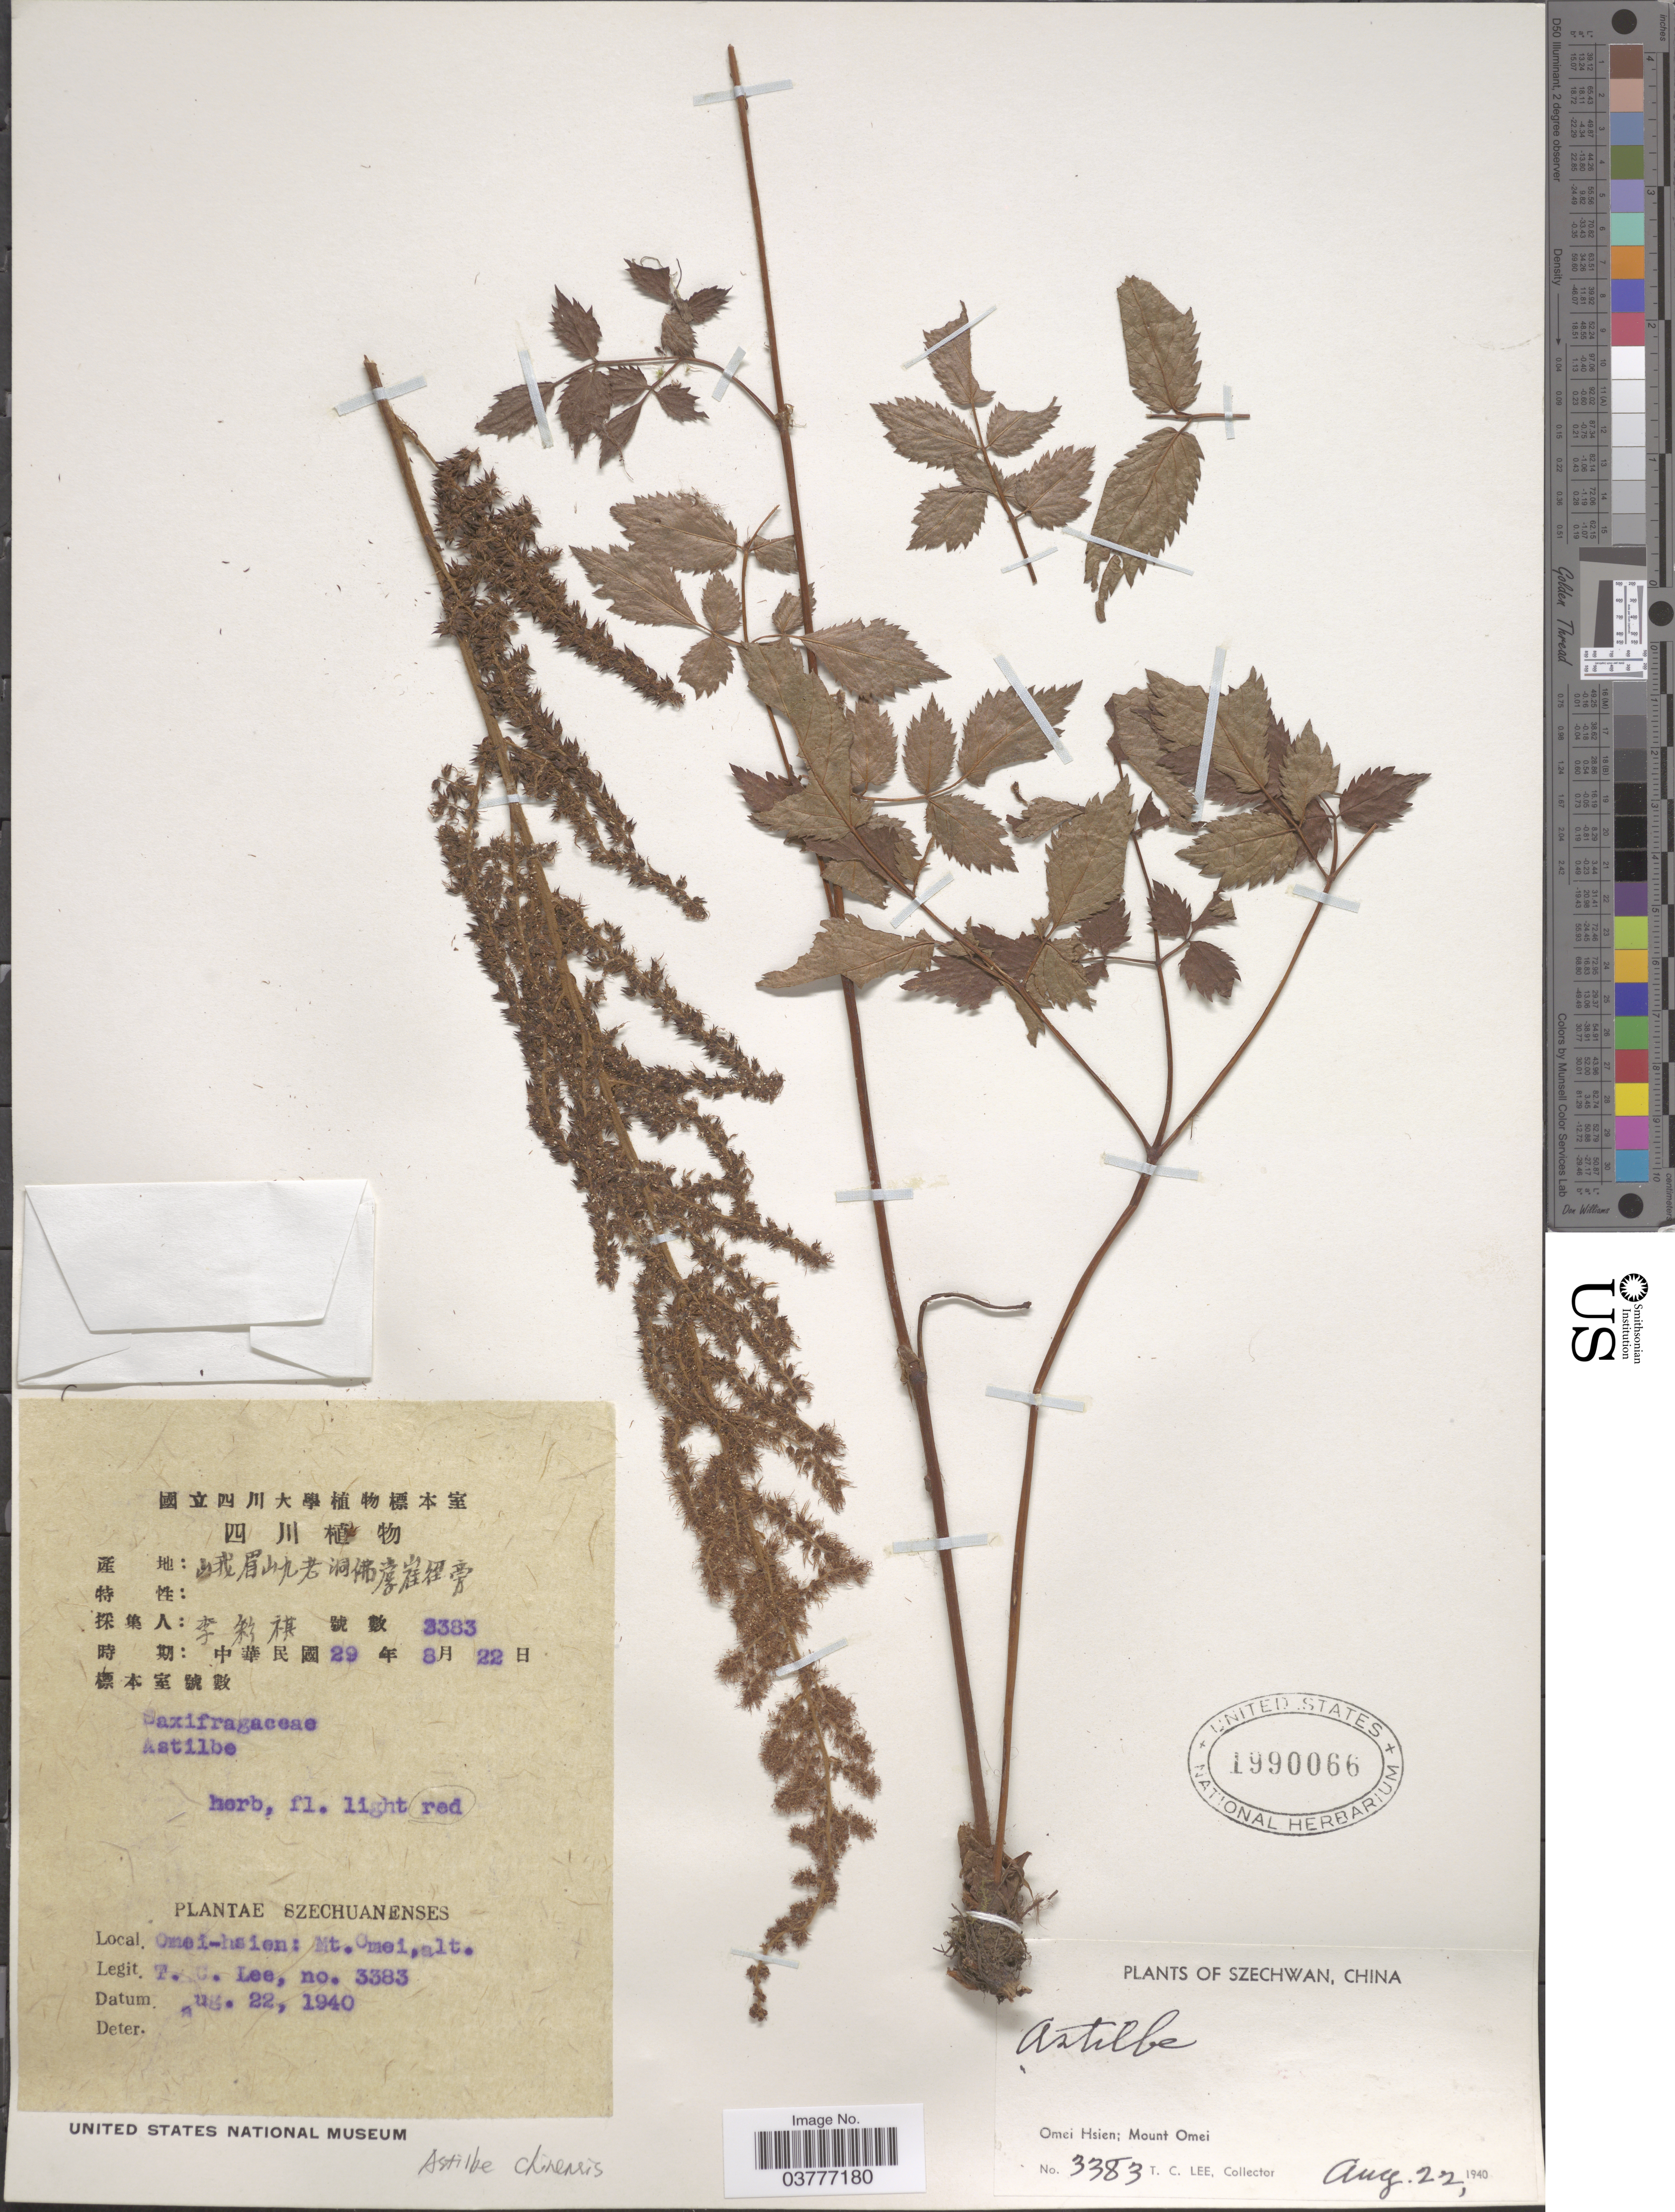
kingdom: Plantae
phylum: Tracheophyta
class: Magnoliopsida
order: Saxifragales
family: Saxifragaceae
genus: Astilbe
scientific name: Astilbe chinensis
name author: (Maxim.) Franch. & Sav.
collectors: T. Lee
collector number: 3383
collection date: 1940-08-22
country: China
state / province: Sichuan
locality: Szechwan. Omei Hsien; Mount Omei.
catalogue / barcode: US 1990066